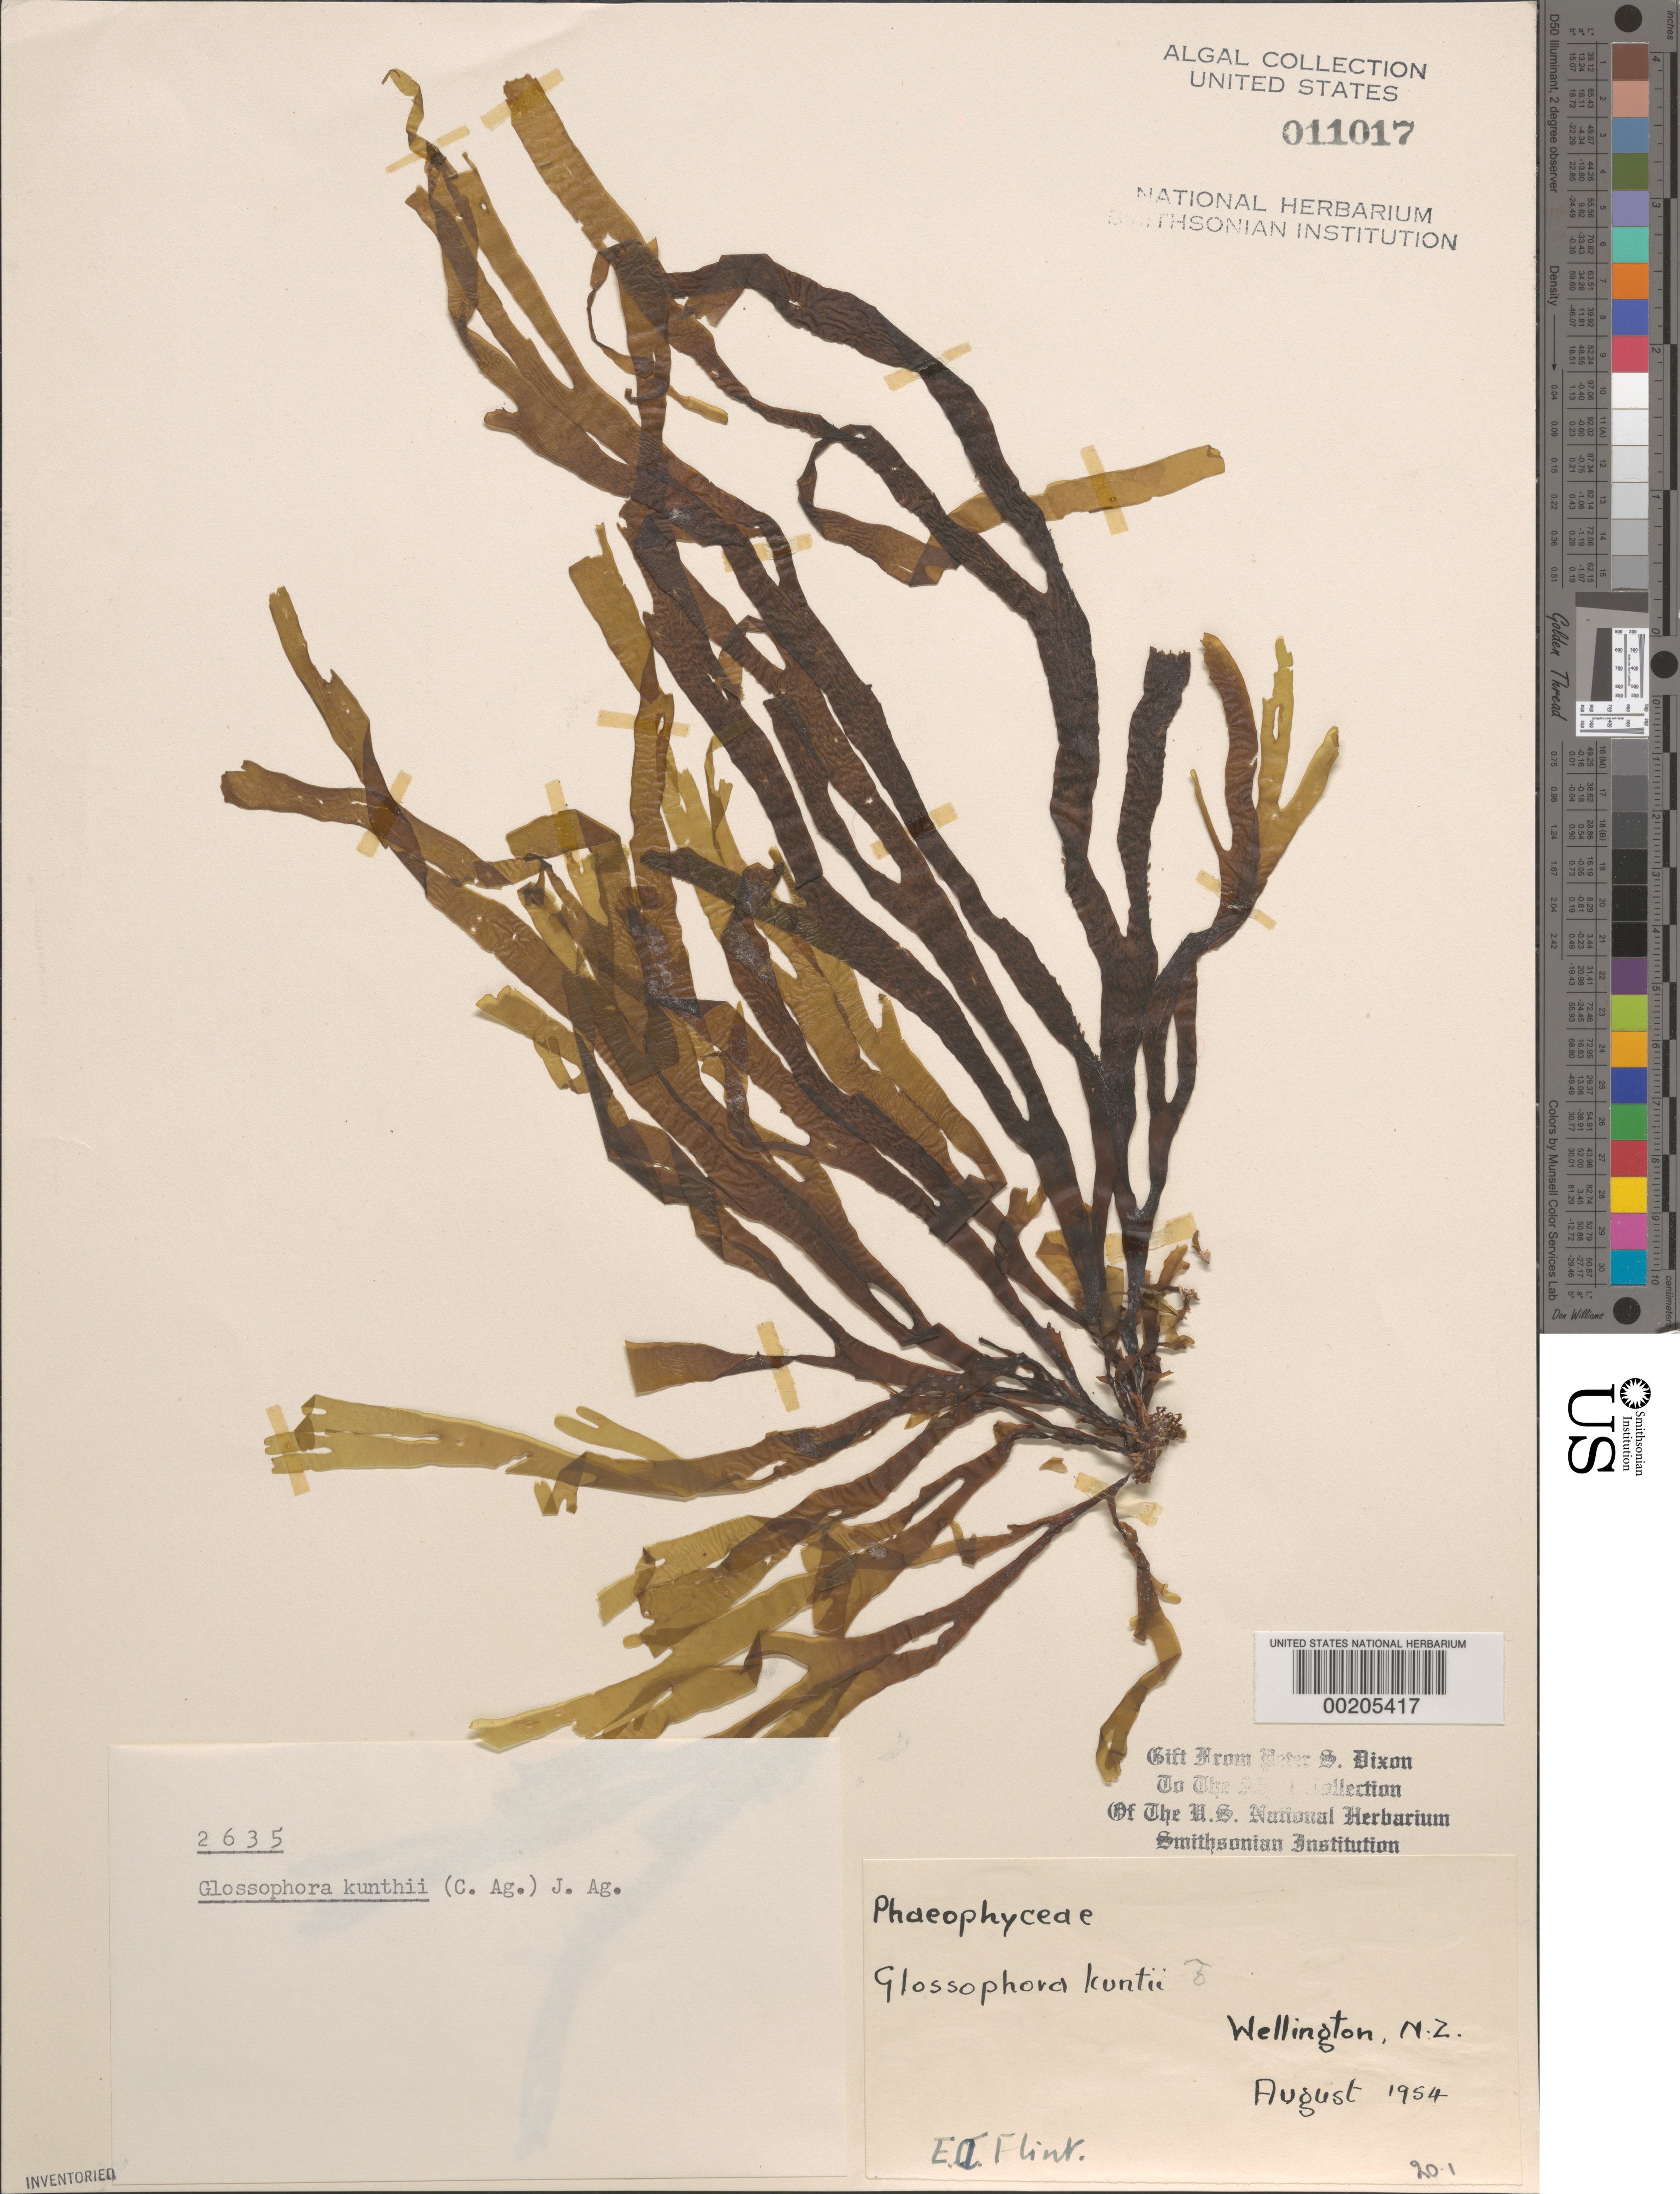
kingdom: Chromista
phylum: Ochrophyta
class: Phaeophyceae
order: Dictyotales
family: Dictyotaceae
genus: Dictyota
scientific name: Dictyota kunthii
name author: (C. Agardh) Grev.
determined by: Algae name updating Project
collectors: E. Flint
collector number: PSD 2635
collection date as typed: Aug 1954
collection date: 1954-08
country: New Zealand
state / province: Wellington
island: North Island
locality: Wellington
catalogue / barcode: US 11017